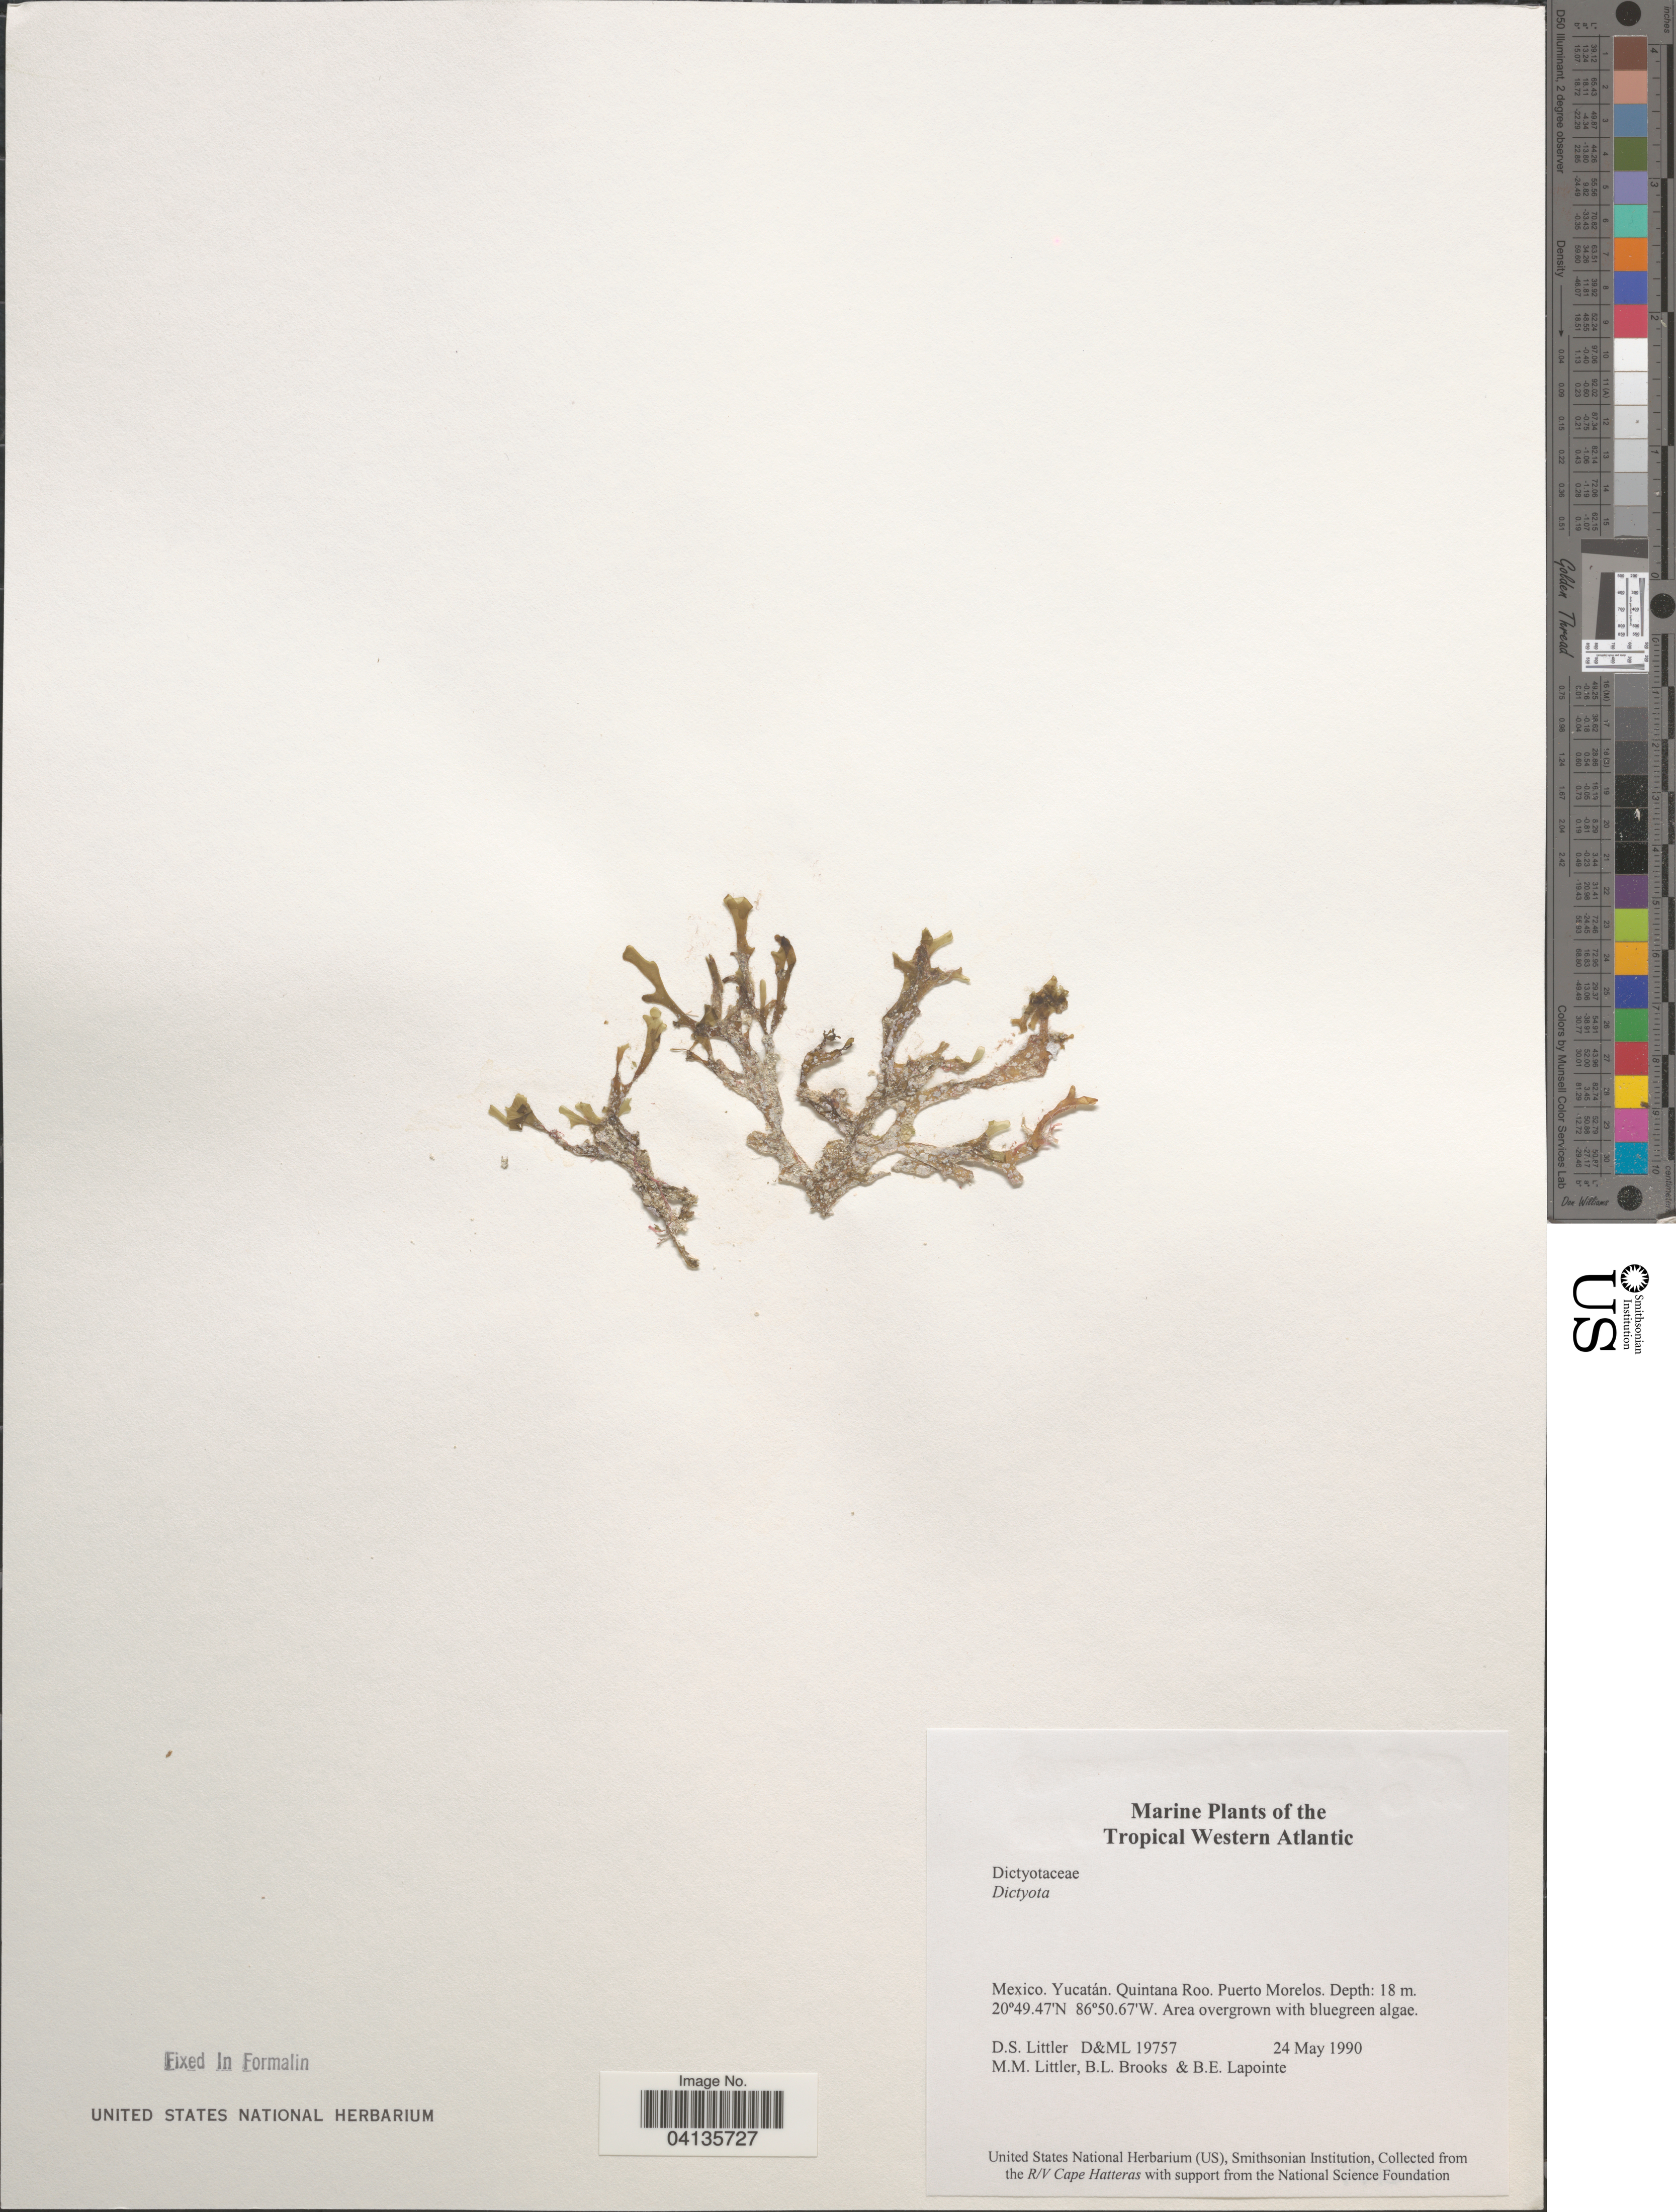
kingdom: Chromista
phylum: Ochrophyta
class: Phaeophyceae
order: Dictyotales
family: Dictyotaceae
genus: Dictyota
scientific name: Dictyota sp.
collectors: D. S. Littler, B. Brooks & B. Lapointe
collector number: D&ML19757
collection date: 1990-05-24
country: Mexico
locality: Tropical Western Atlantic. Yucatán. Quintana Roo. Puerto Morelos.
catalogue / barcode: US 238546